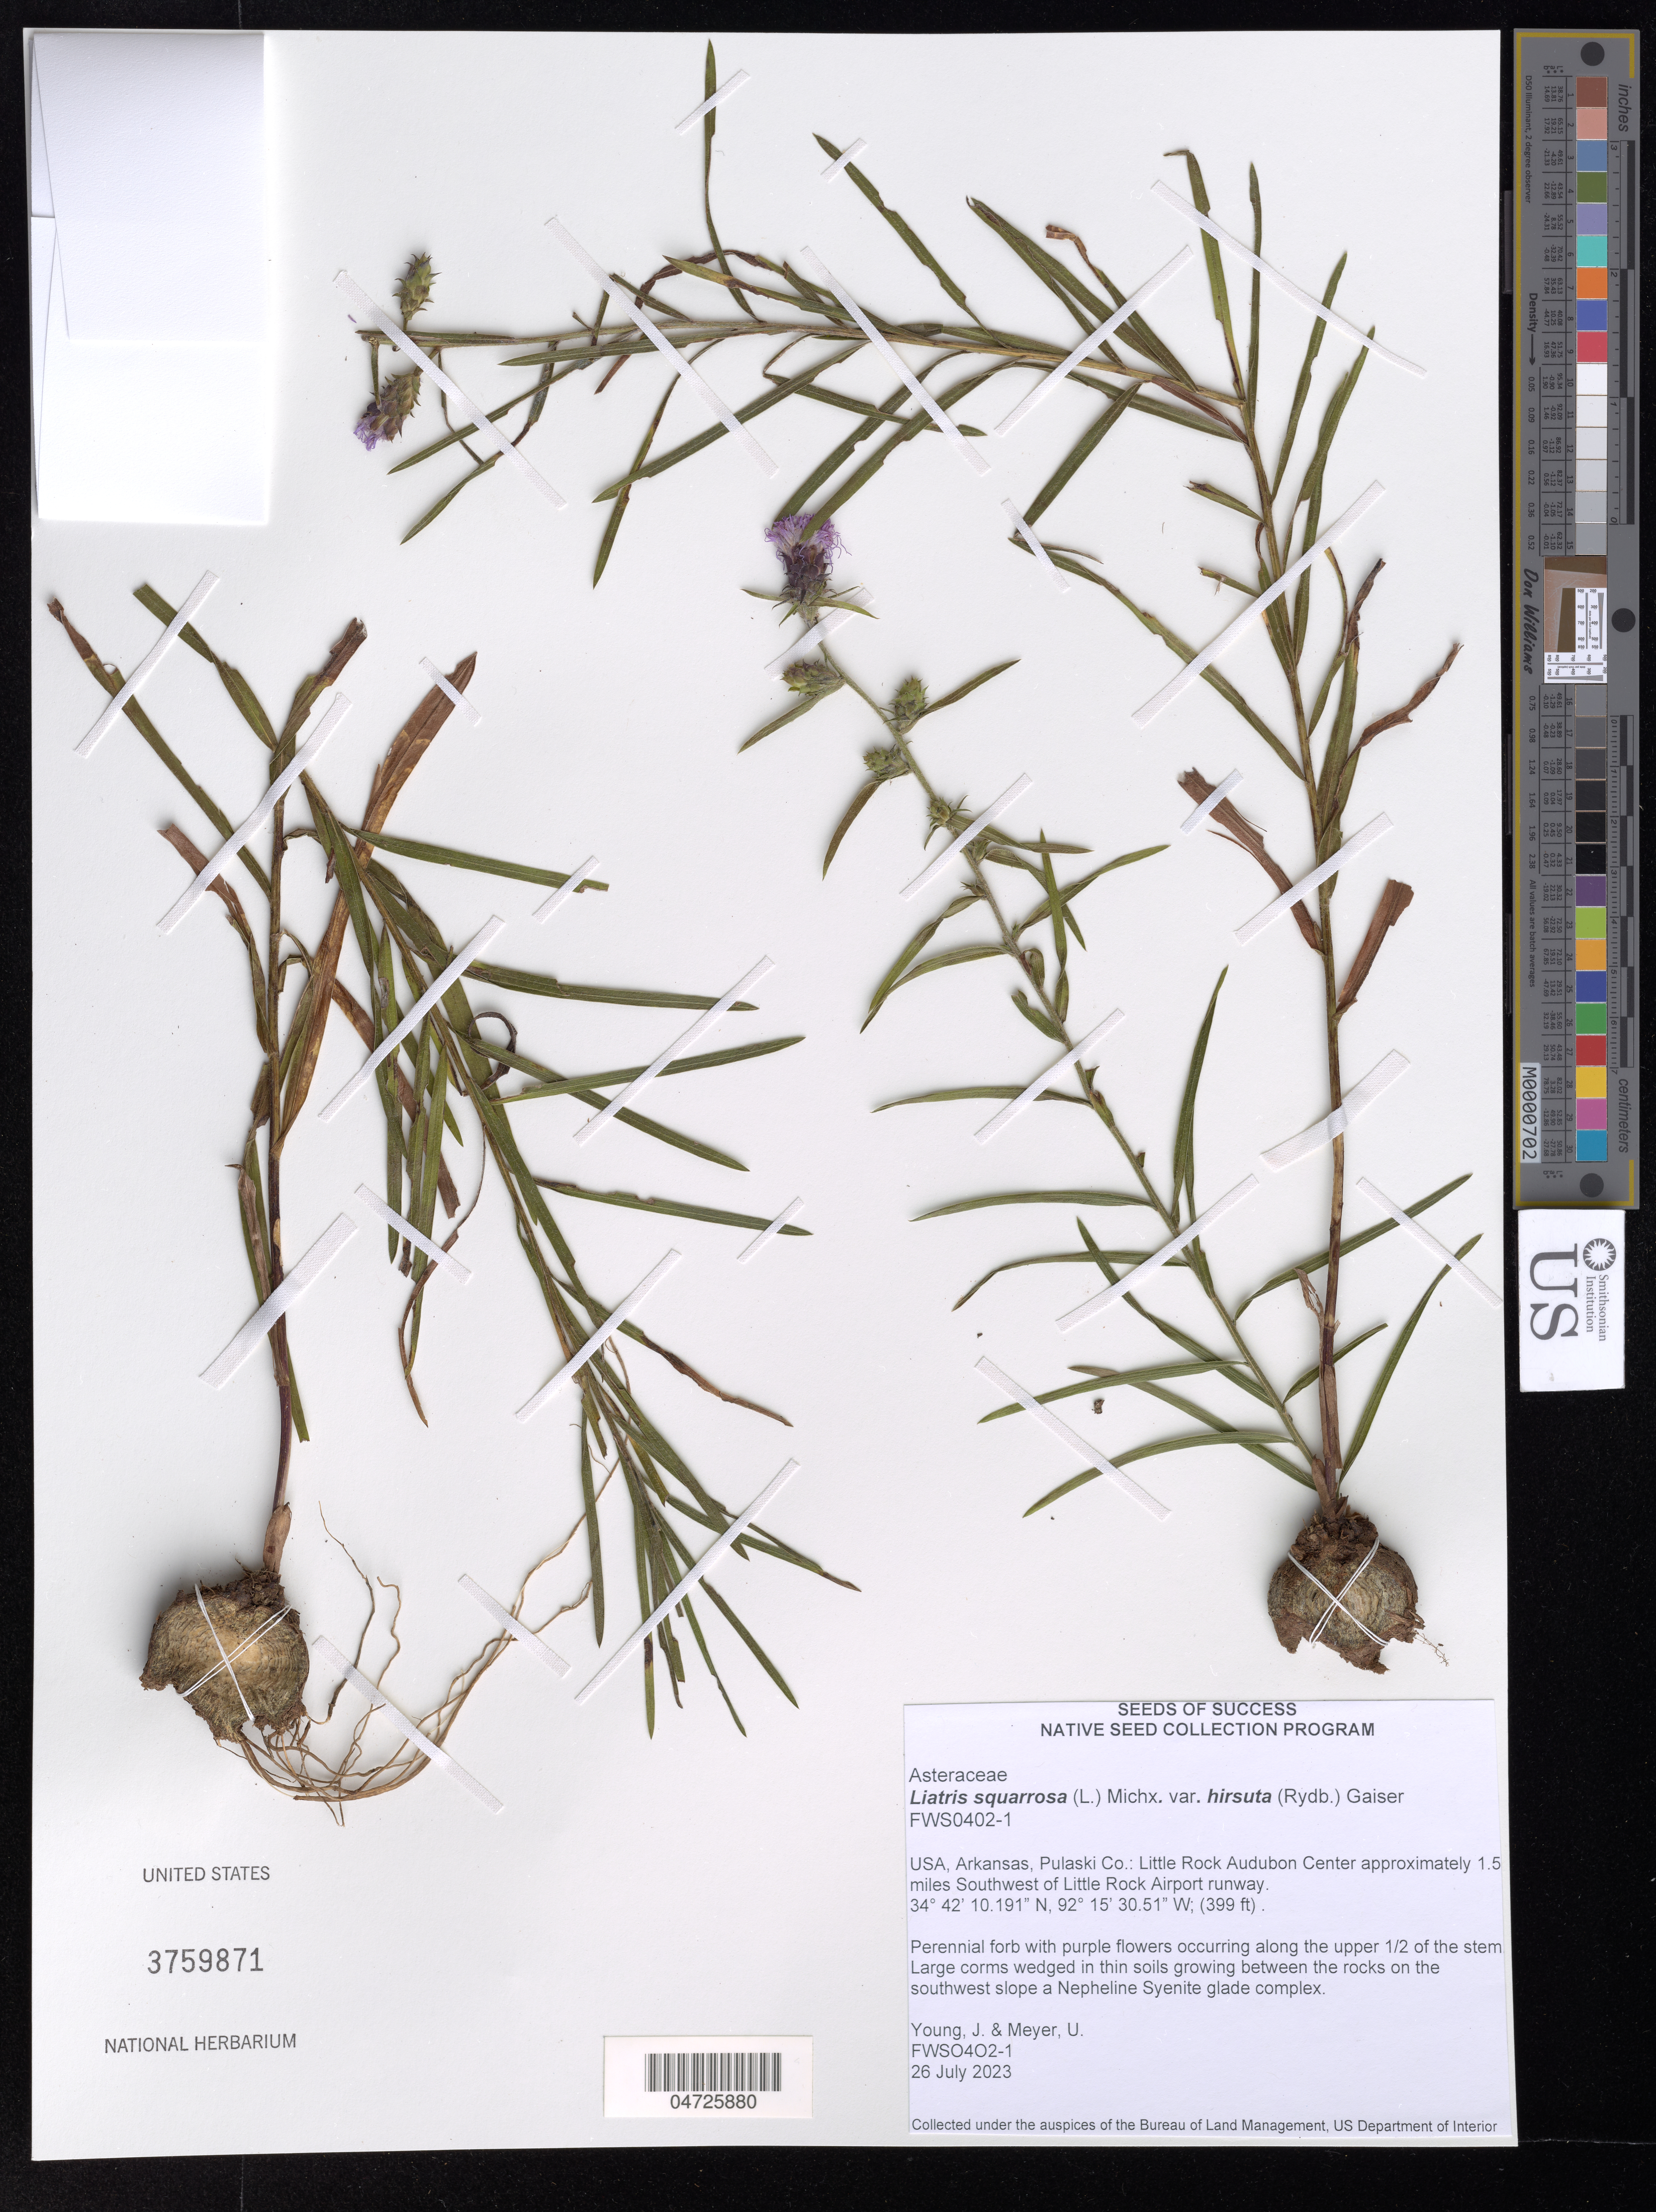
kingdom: Plantae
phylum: Tracheophyta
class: Magnoliopsida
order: Asterales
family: Asteraceae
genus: Liatris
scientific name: Liatris squarrosa var. hirsuta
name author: Rydb.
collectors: J. Young & U. Meyer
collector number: FWSO4O2-1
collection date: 2023-07-26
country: United States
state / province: Arkansas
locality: Pulaski Co.: Little Rock Audubon Center approximately 1.5 miles Southwest of Little Rock Airport runway.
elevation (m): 122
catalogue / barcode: US 3759871